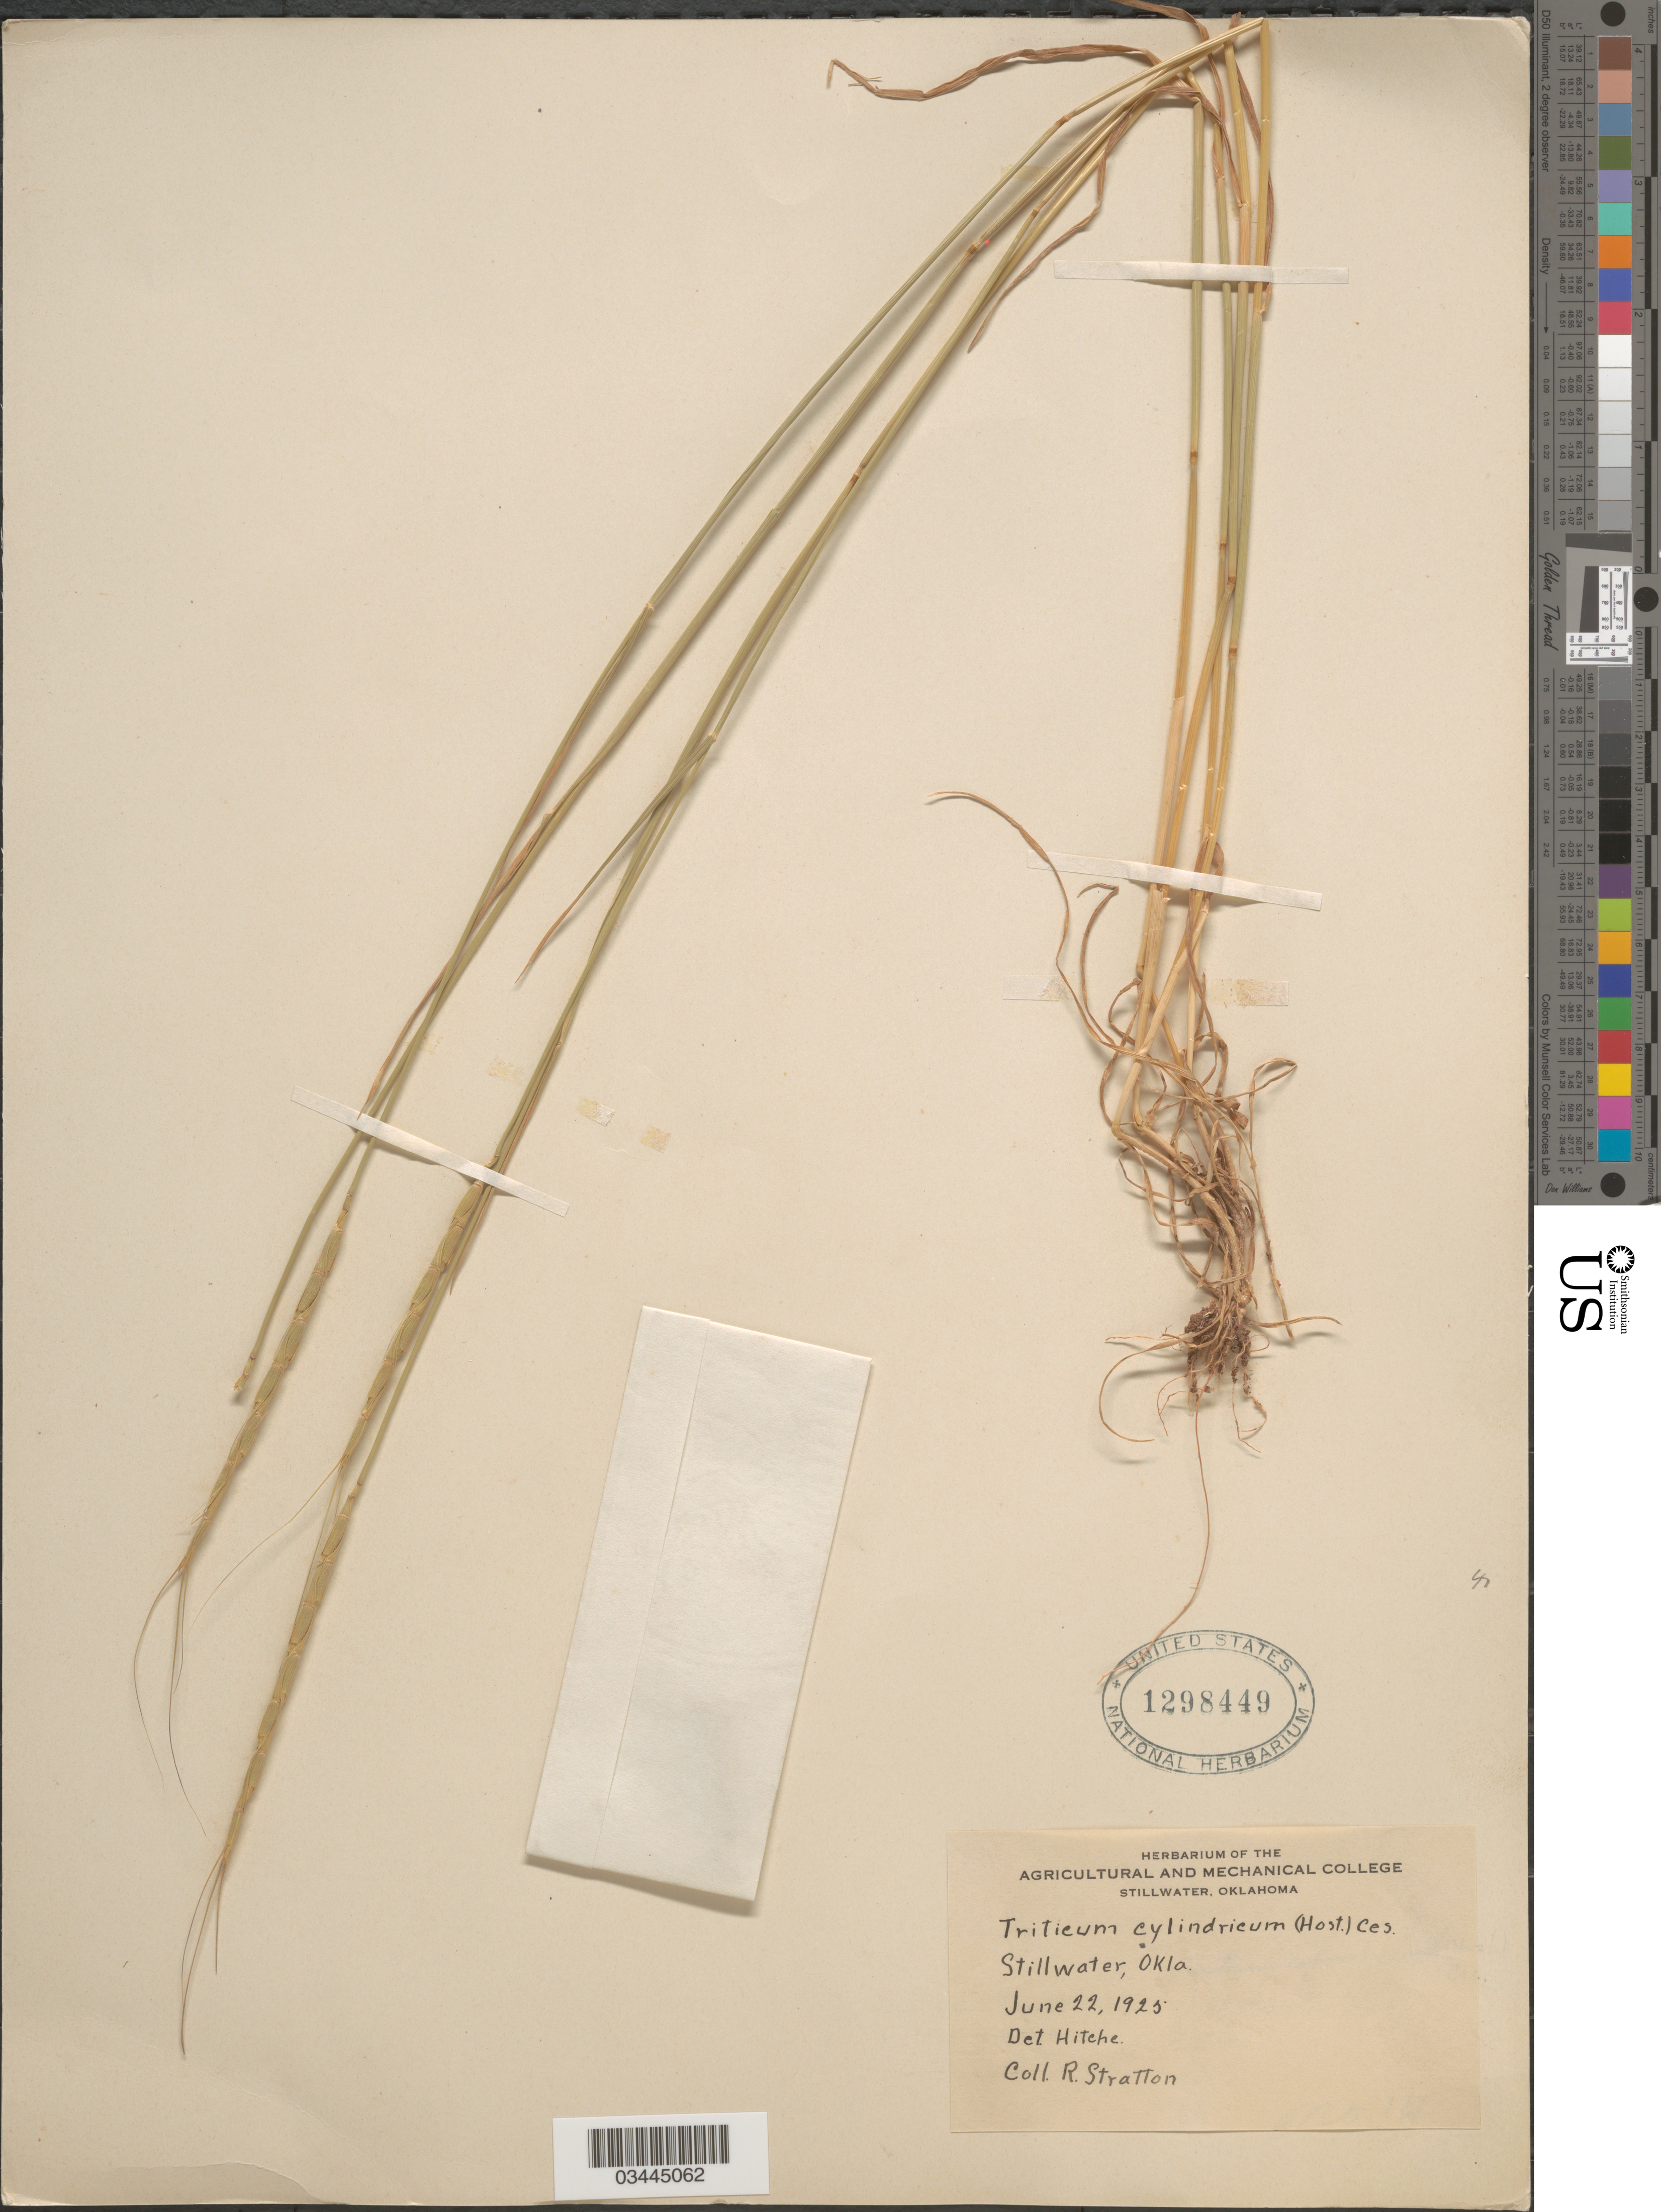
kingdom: Plantae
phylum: Tracheophyta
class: Liliopsida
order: Poales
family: Poaceae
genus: Aegilops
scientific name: Aegilops cylindrica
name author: Host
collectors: R. Stratton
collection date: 1925-06-22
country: United States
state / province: Oklahoma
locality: Stillwater.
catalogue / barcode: US 1298449